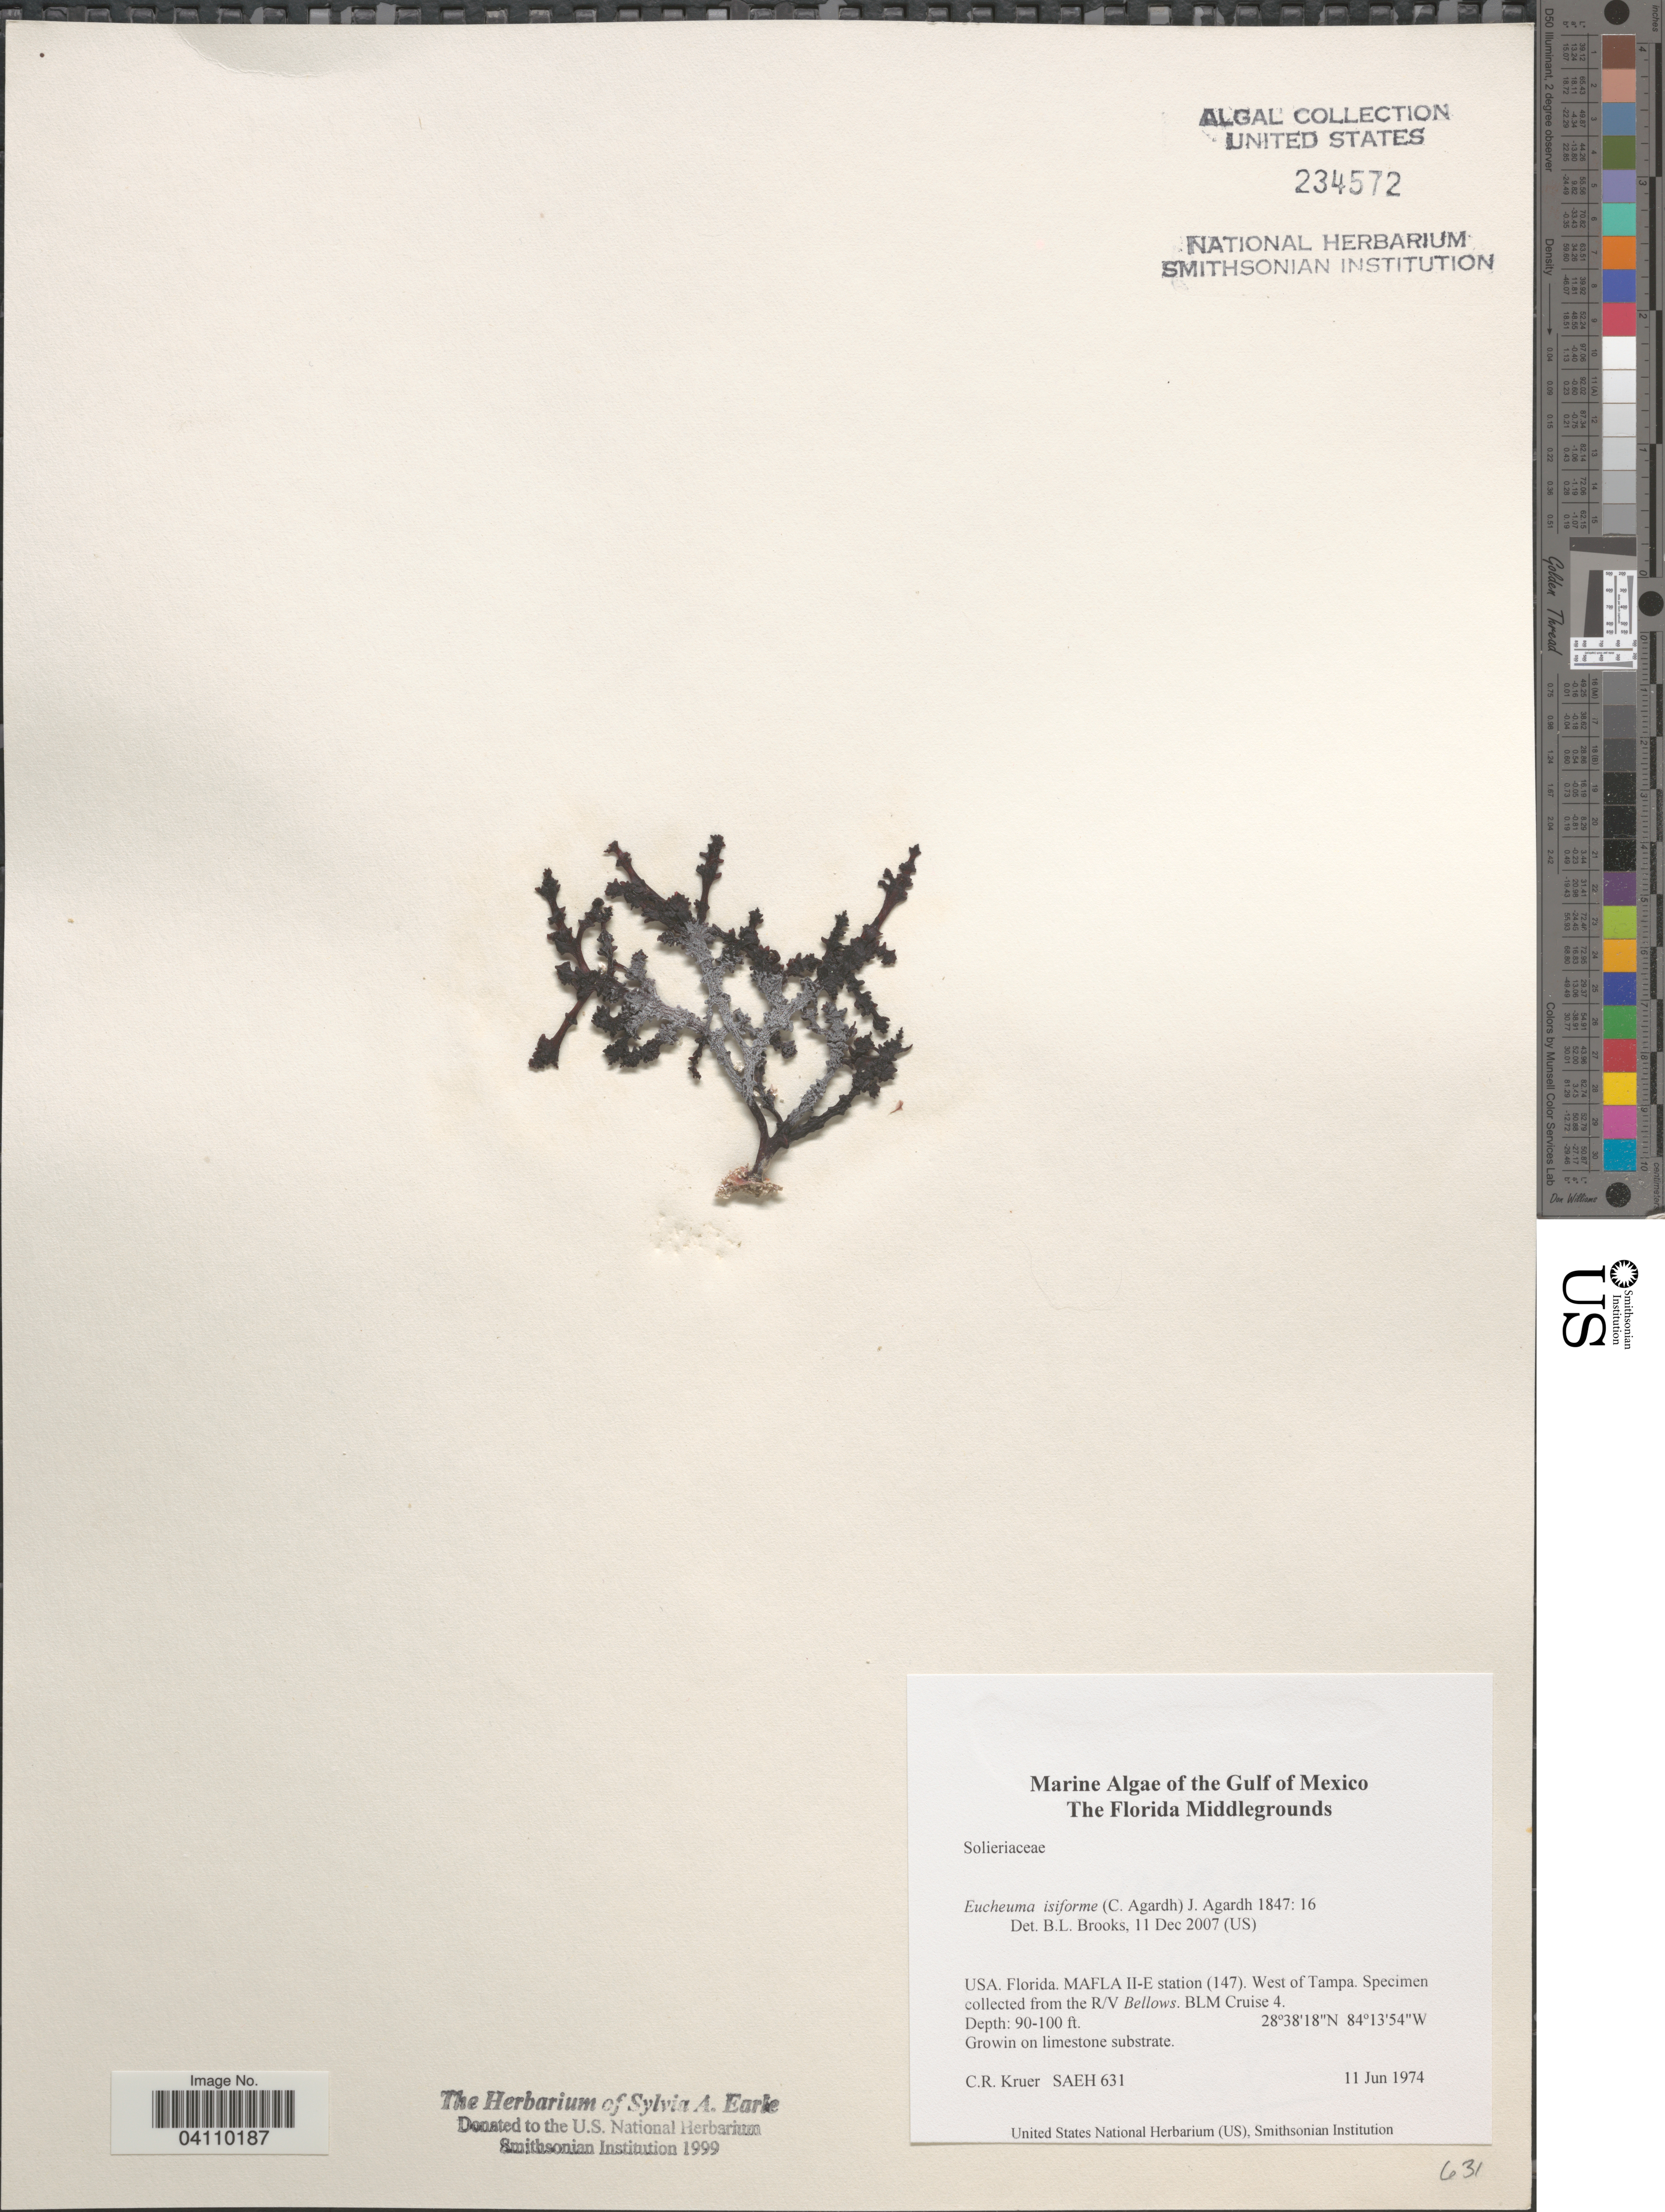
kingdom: Plantae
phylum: Rhodophyta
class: Florideophyceae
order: Gigartinales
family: Solieriaceae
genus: Eucheumatopsis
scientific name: Eucheumatopsis isiformis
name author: (C. Agardh) M.L. Núñez-Resendiz et al.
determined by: Algae name updating Project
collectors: C. Kruer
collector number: SAEH631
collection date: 1974-06-11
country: United States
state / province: Florida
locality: The Gulf of Mexico. The Florida Middlegrounds. MAFLA II-E station (147). West of Tampa. The R/V Bellows. BLM Cruise 4.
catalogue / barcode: US 234572